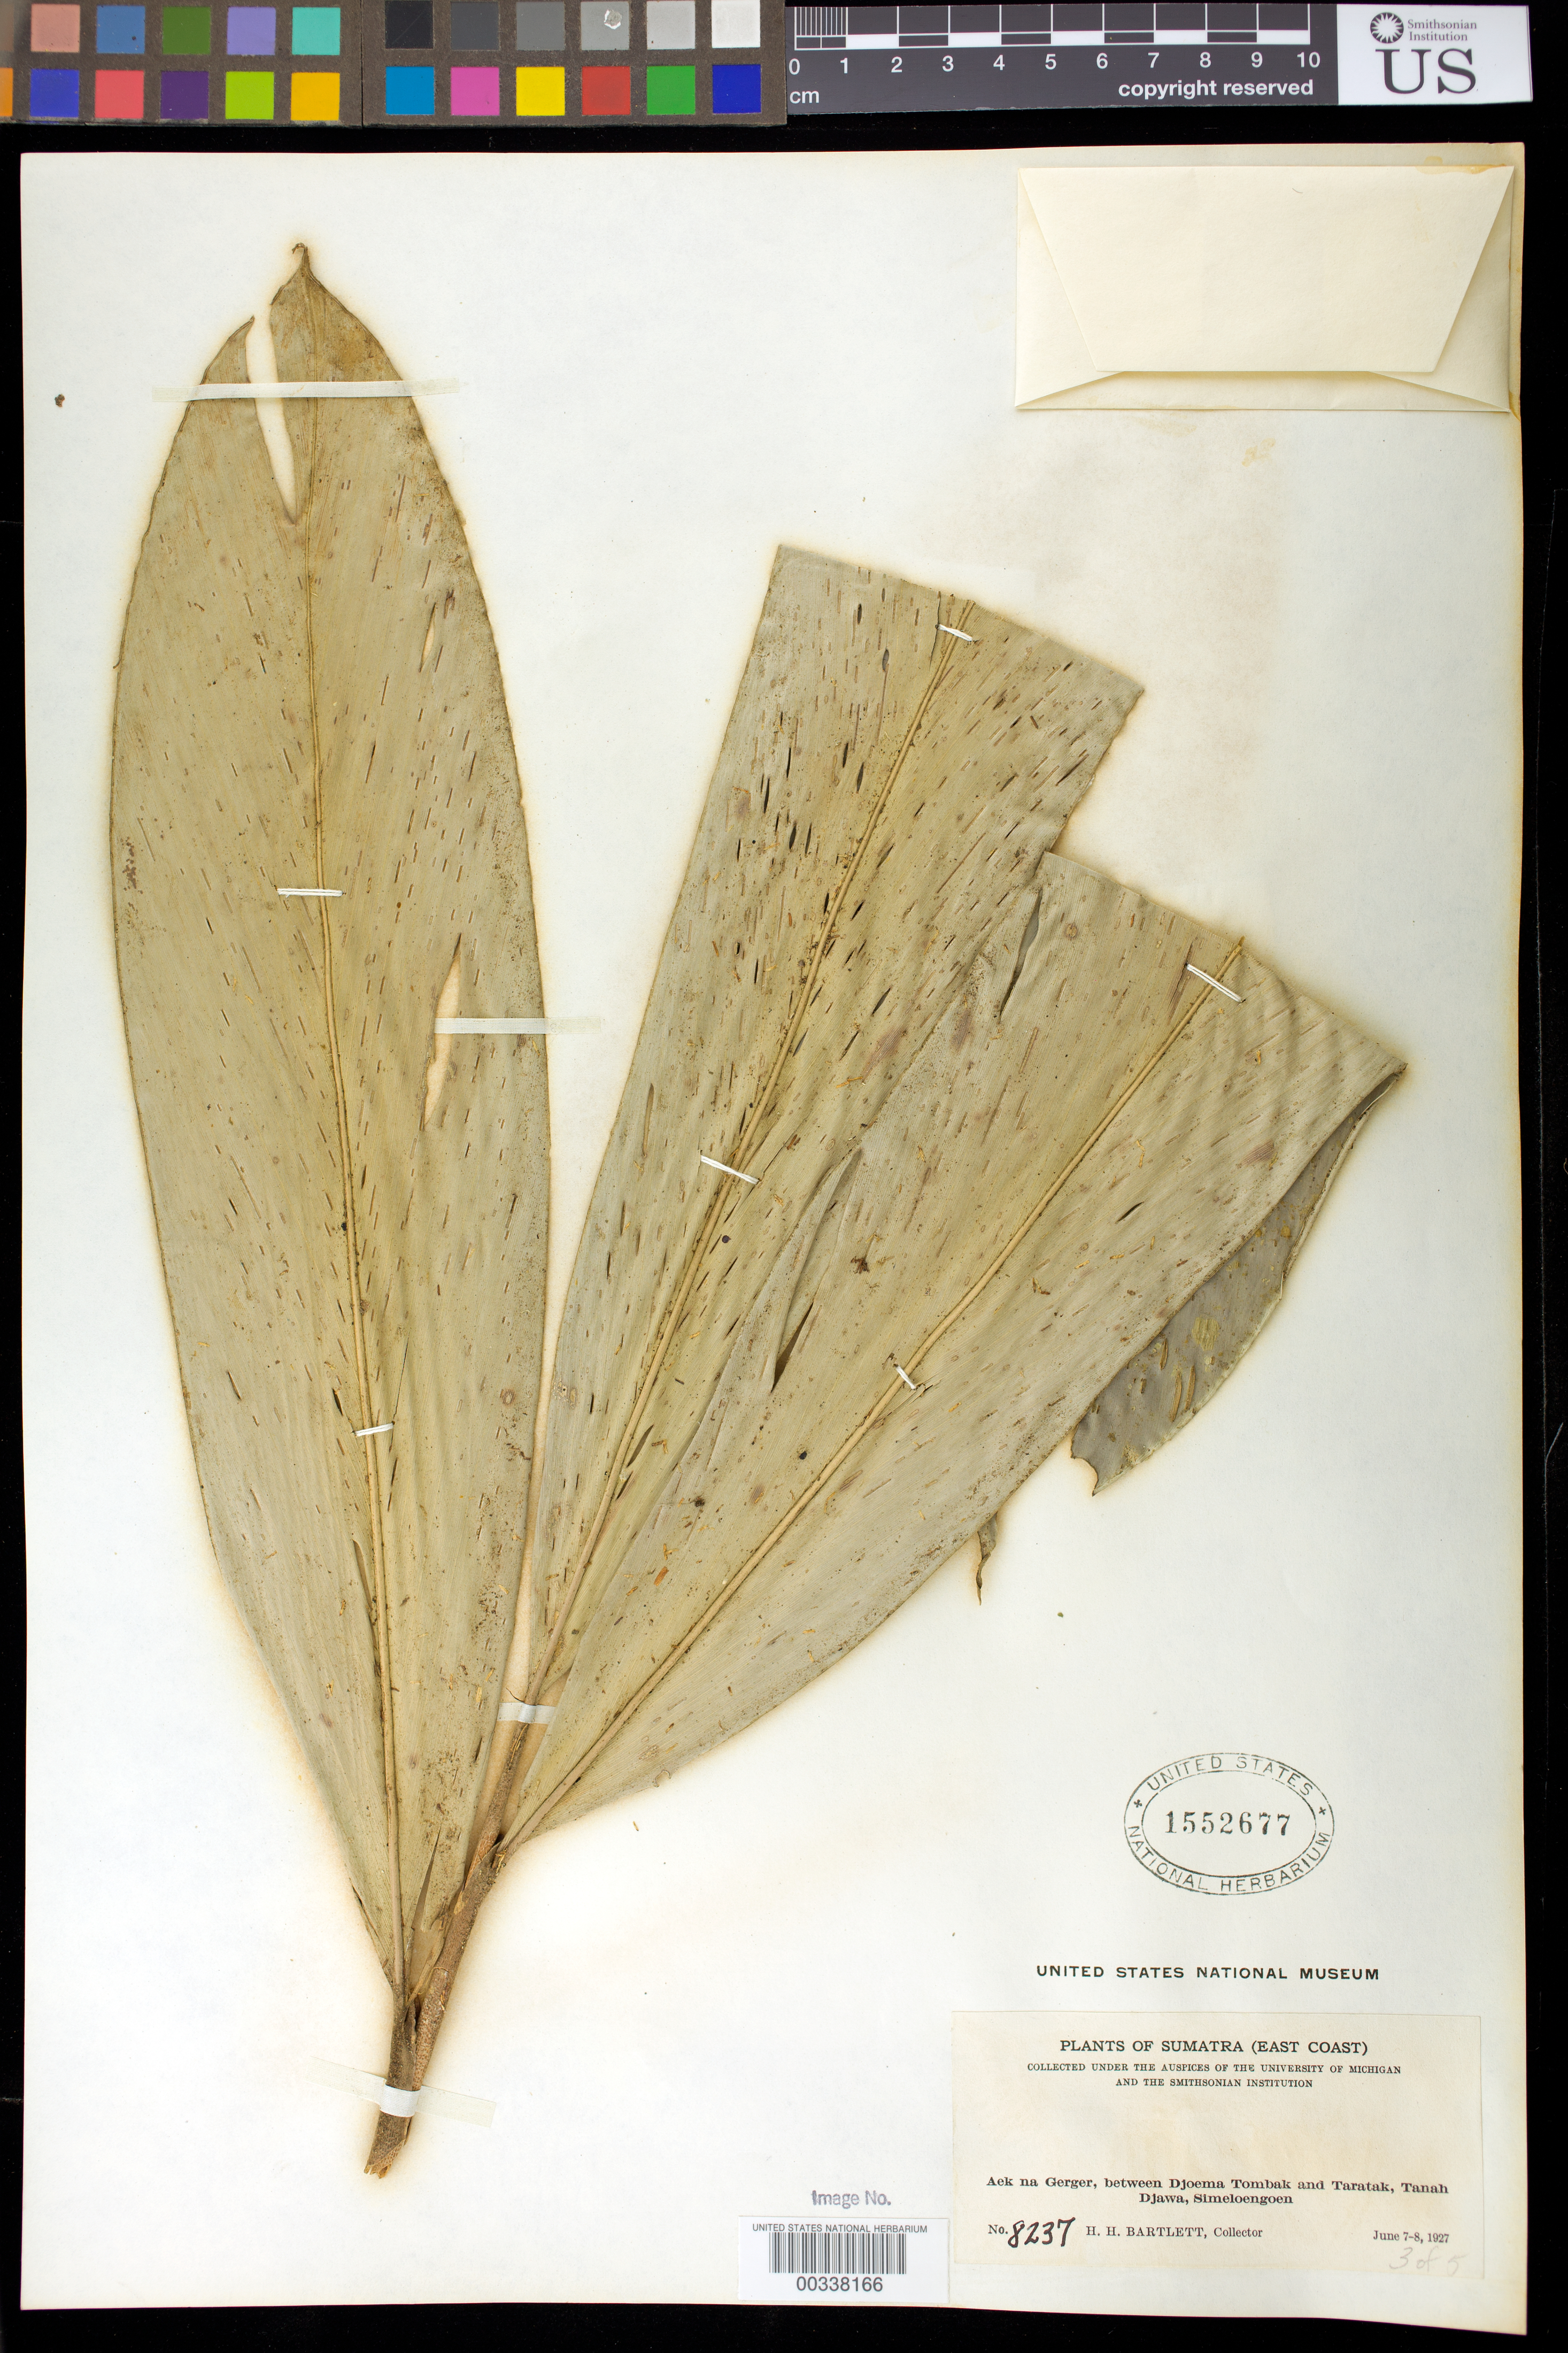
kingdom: Plantae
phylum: Tracheophyta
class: Liliopsida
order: Zingiberales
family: Zingiberaceae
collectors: H. H. Bartlett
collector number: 8237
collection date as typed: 07 Jun 1927 to 08 Jun 1927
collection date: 1927-06-07/1927-06-08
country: Indonesia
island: Sumatra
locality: (east coast), aek na gerger, between djoema tombak and taratak, tanah djawa, simeloengoen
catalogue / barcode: US 1552677